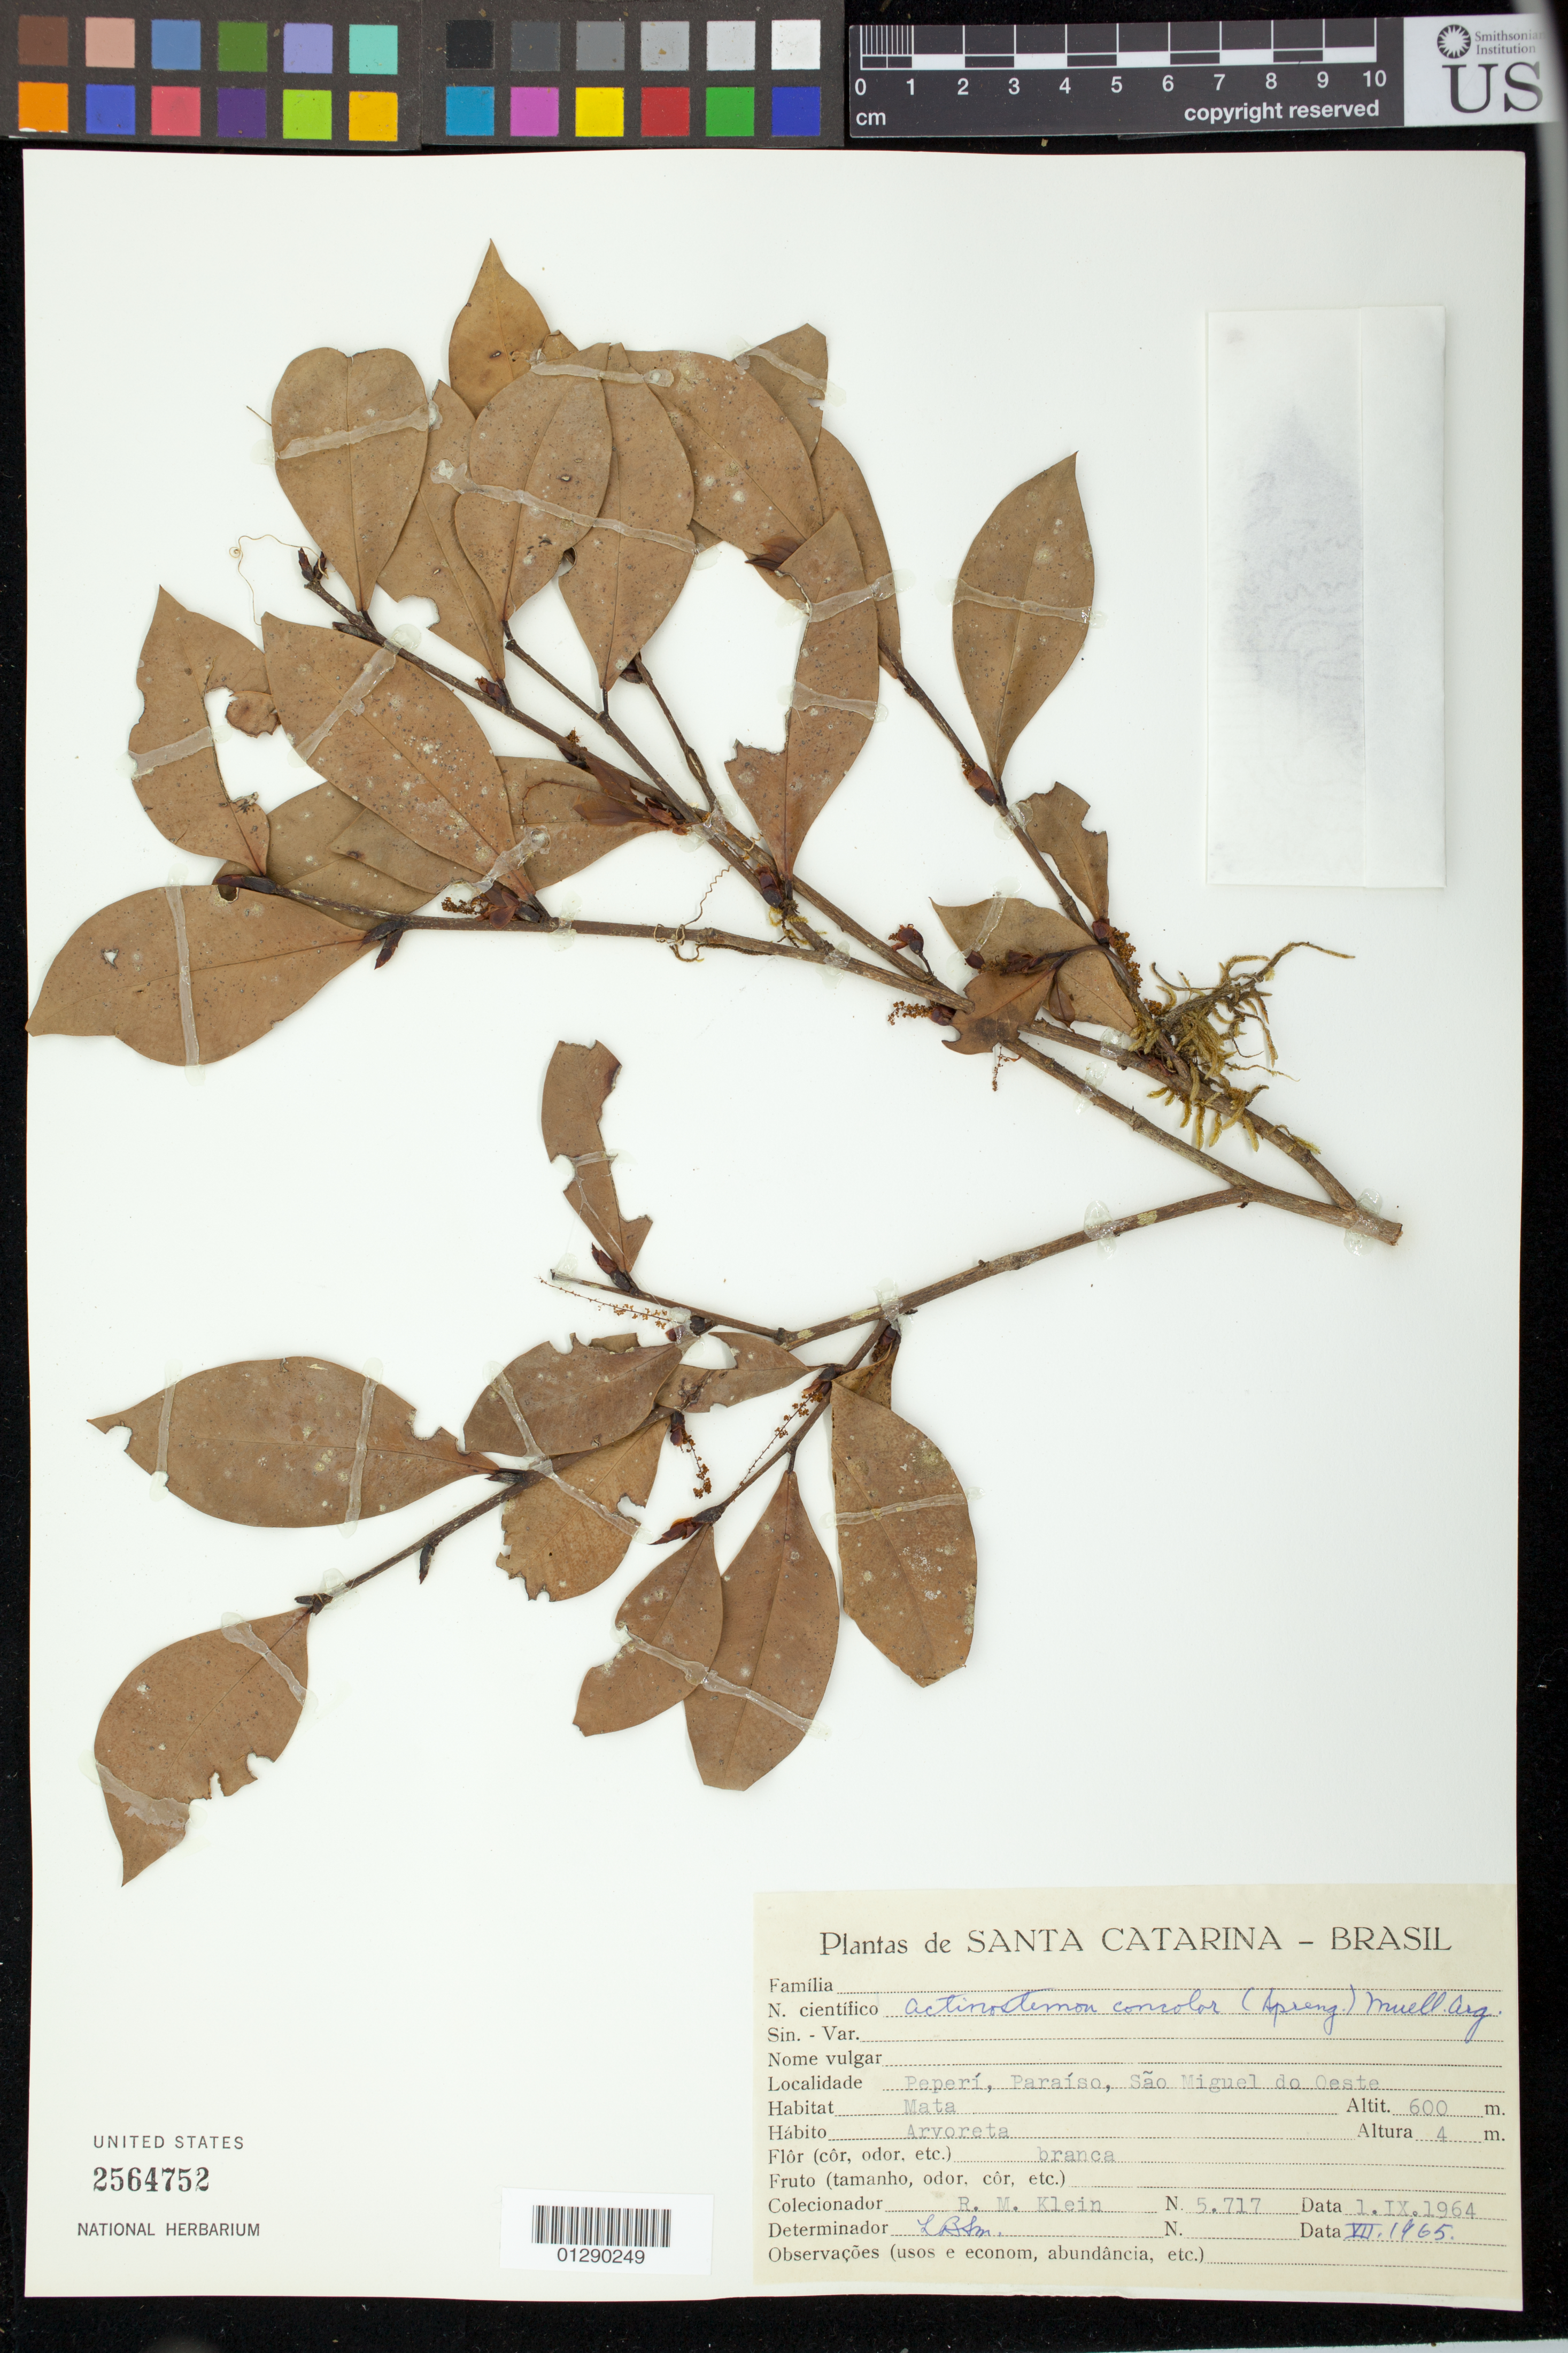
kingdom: Plantae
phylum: Tracheophyta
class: Magnoliopsida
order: Malpighiales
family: Euphorbiaceae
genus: Actinostemon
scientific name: Actinostemon concolor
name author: (Spreng.) Müll. Arg.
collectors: R. M. Klein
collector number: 5717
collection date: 1964-09-01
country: Brazil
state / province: Santa Catarina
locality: Peperi, Paraiso, Sao Miguel do Oeste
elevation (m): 600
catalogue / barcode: US 2564752